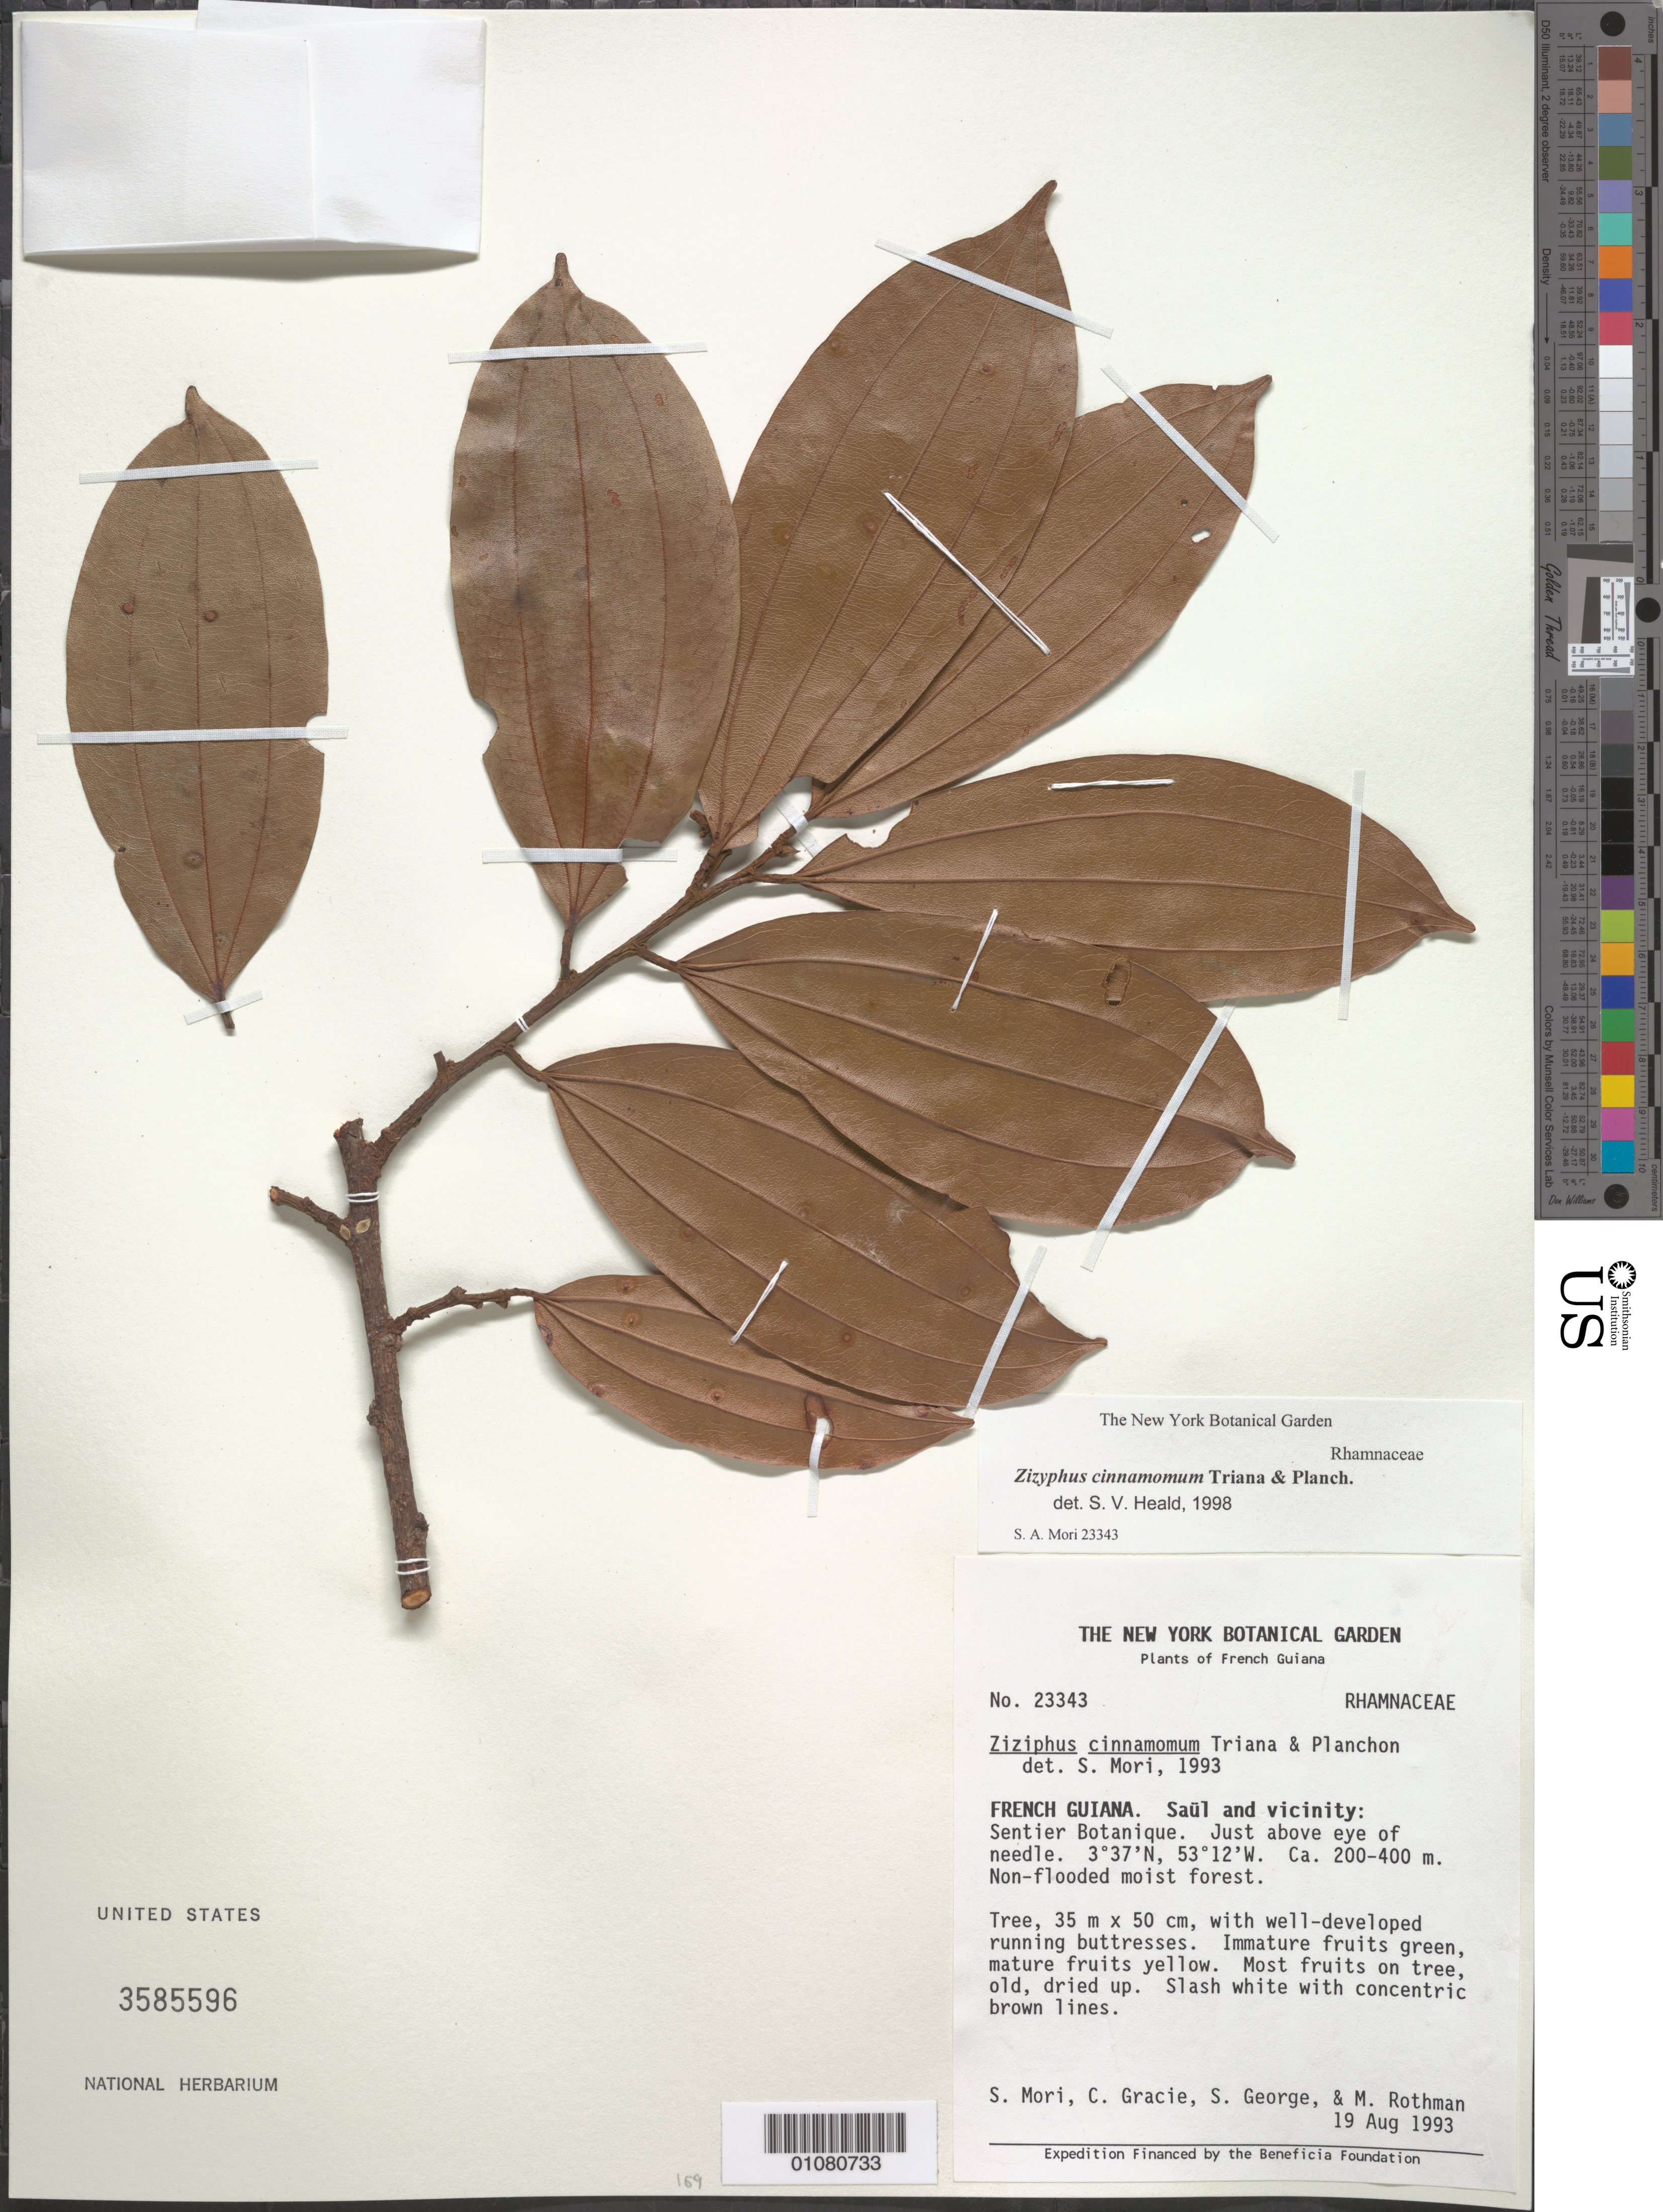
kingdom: Plantae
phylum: Tracheophyta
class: Magnoliopsida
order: Rosales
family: Rhamnaceae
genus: Sarcomphalus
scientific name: Sarcomphalus cinnamomum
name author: (Triana & Planch.) Hauenschild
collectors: S. Mori, C. A. Gracie, S. George & M. Rothman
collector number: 23343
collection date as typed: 19-Aug-93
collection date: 1993-08-19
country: French Guiana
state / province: Saint-Laurent-du-Maroni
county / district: Saül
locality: Saül and vic., Sentier Botanique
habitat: Non-flooded moist forest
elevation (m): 200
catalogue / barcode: US 3585596